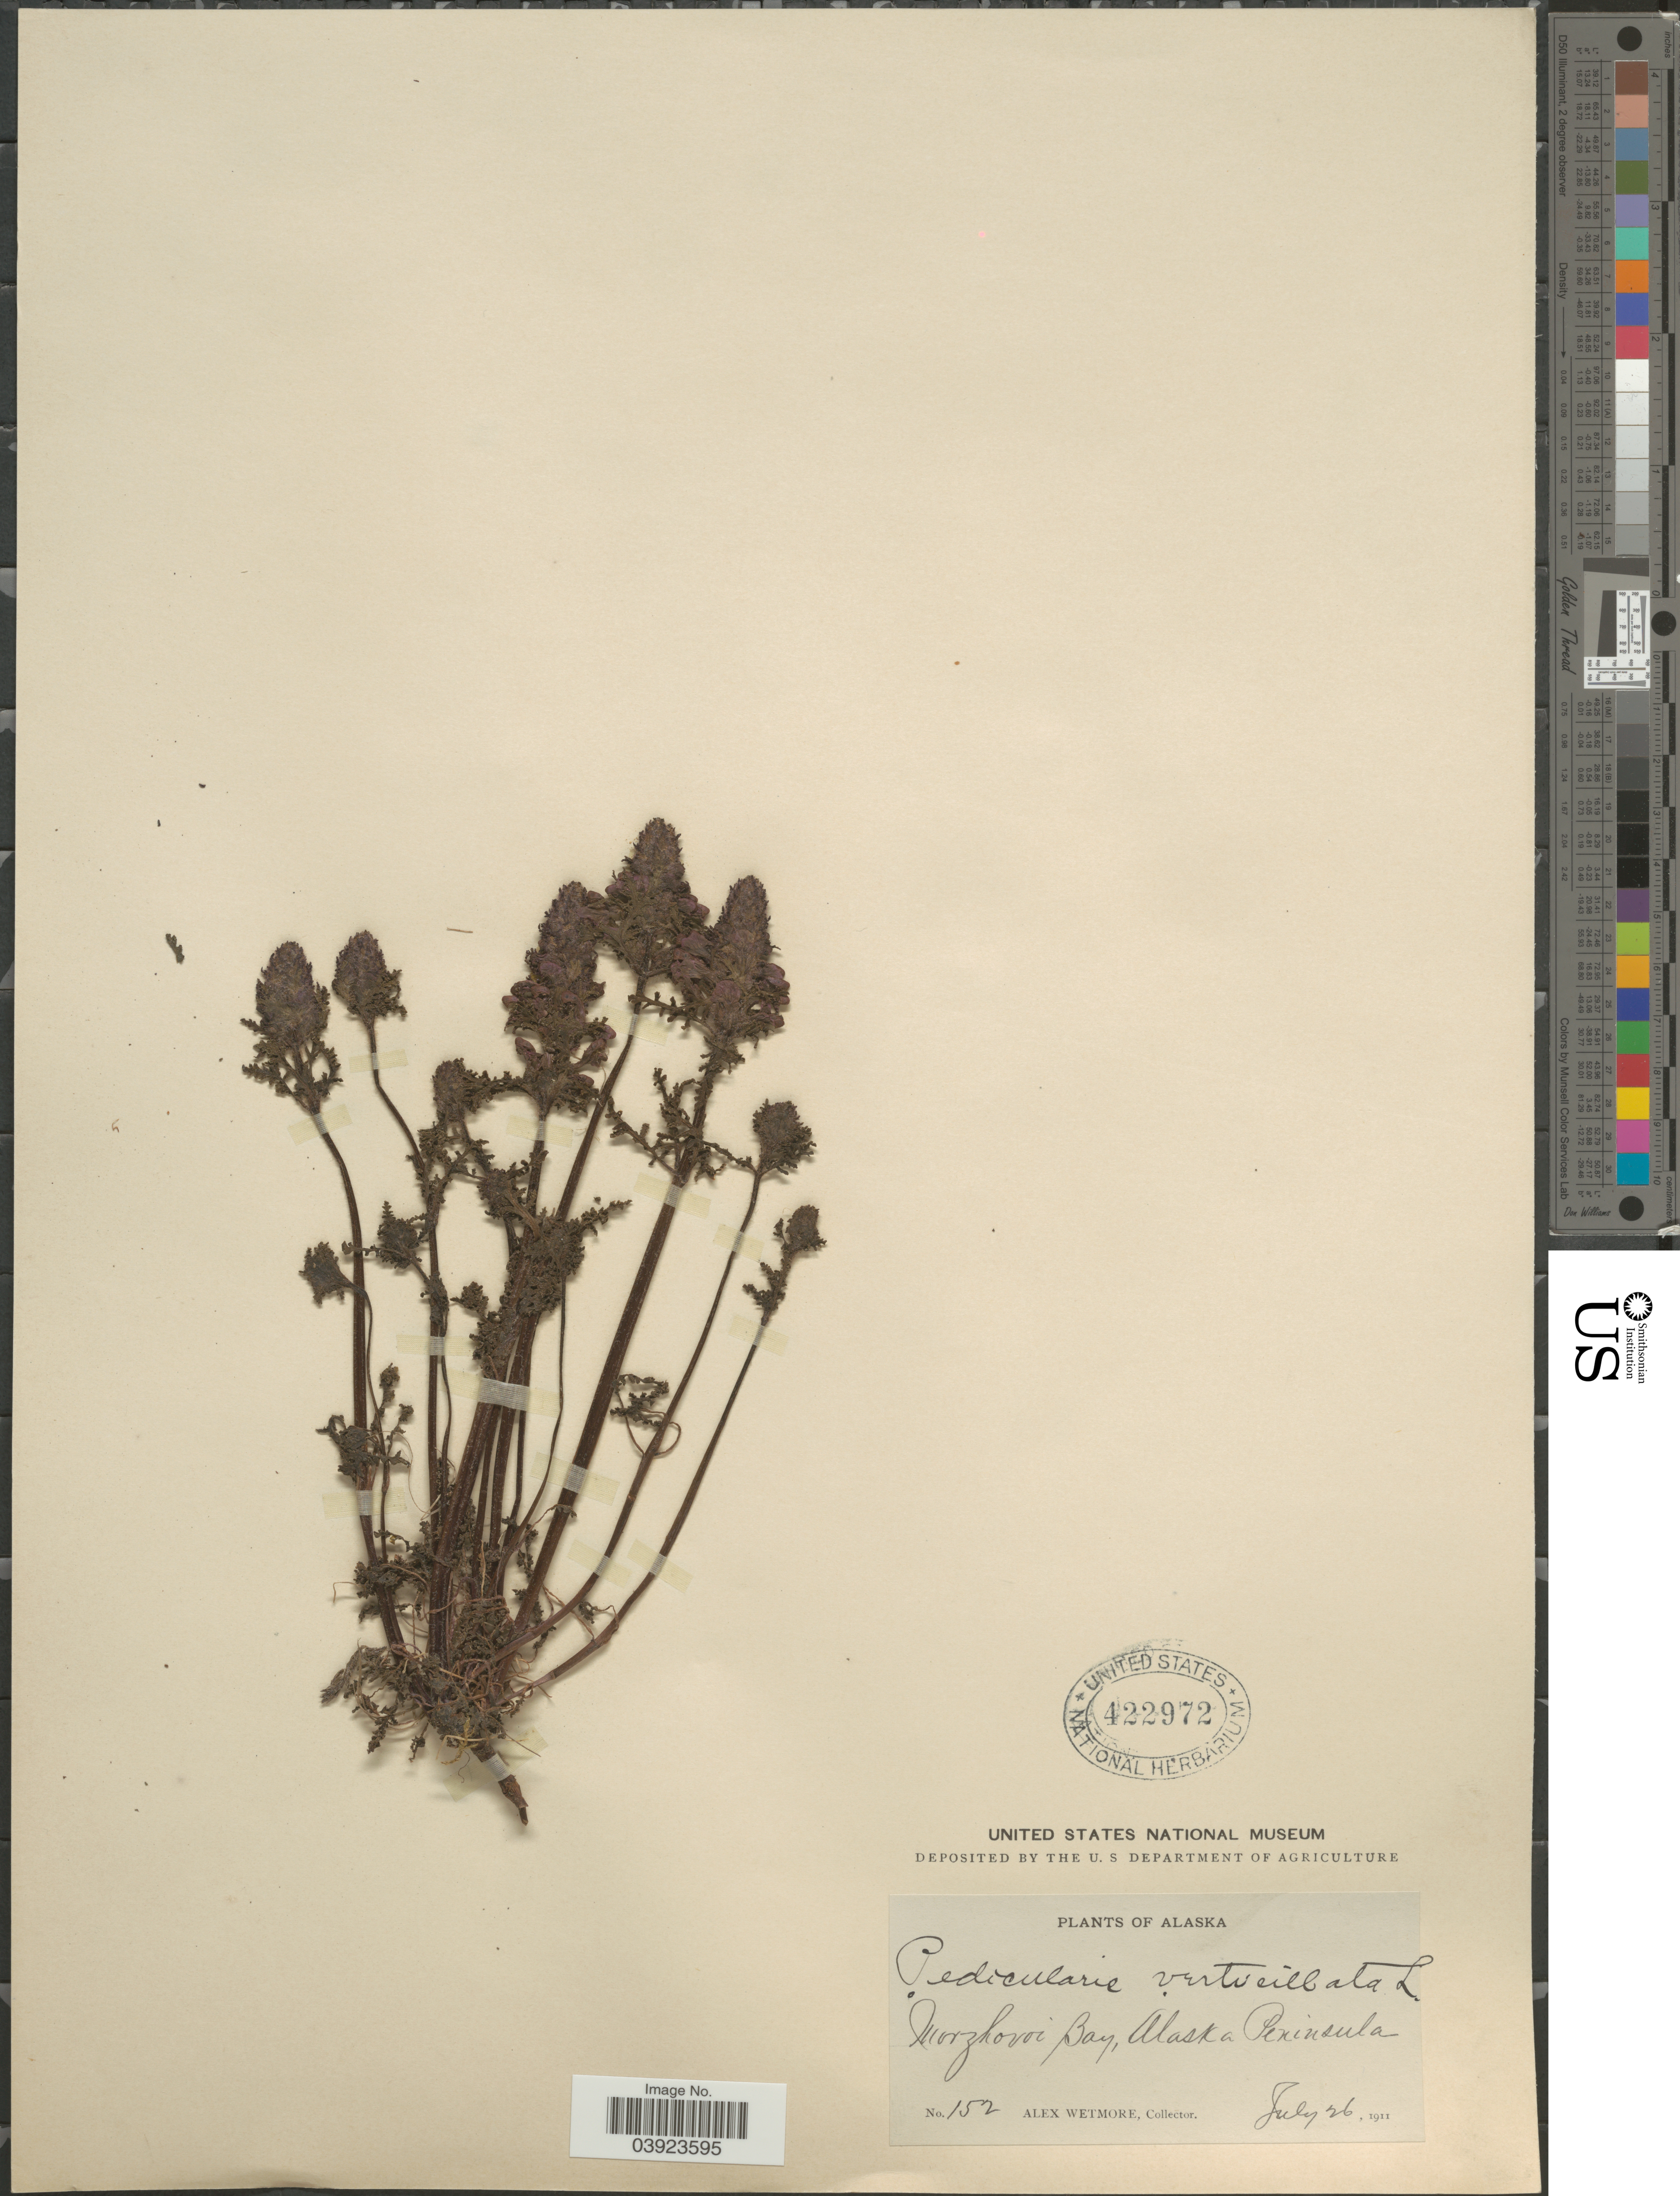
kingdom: Plantae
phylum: Tracheophyta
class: Magnoliopsida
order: Lamiales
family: Orobanchaceae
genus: Pedicularis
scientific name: Pedicularis verticillata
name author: L.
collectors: A. Wetmore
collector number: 152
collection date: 1911-07-26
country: United States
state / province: Alaska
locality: Morzhovoi Bay, Alaska Peninsula.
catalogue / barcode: US 422972